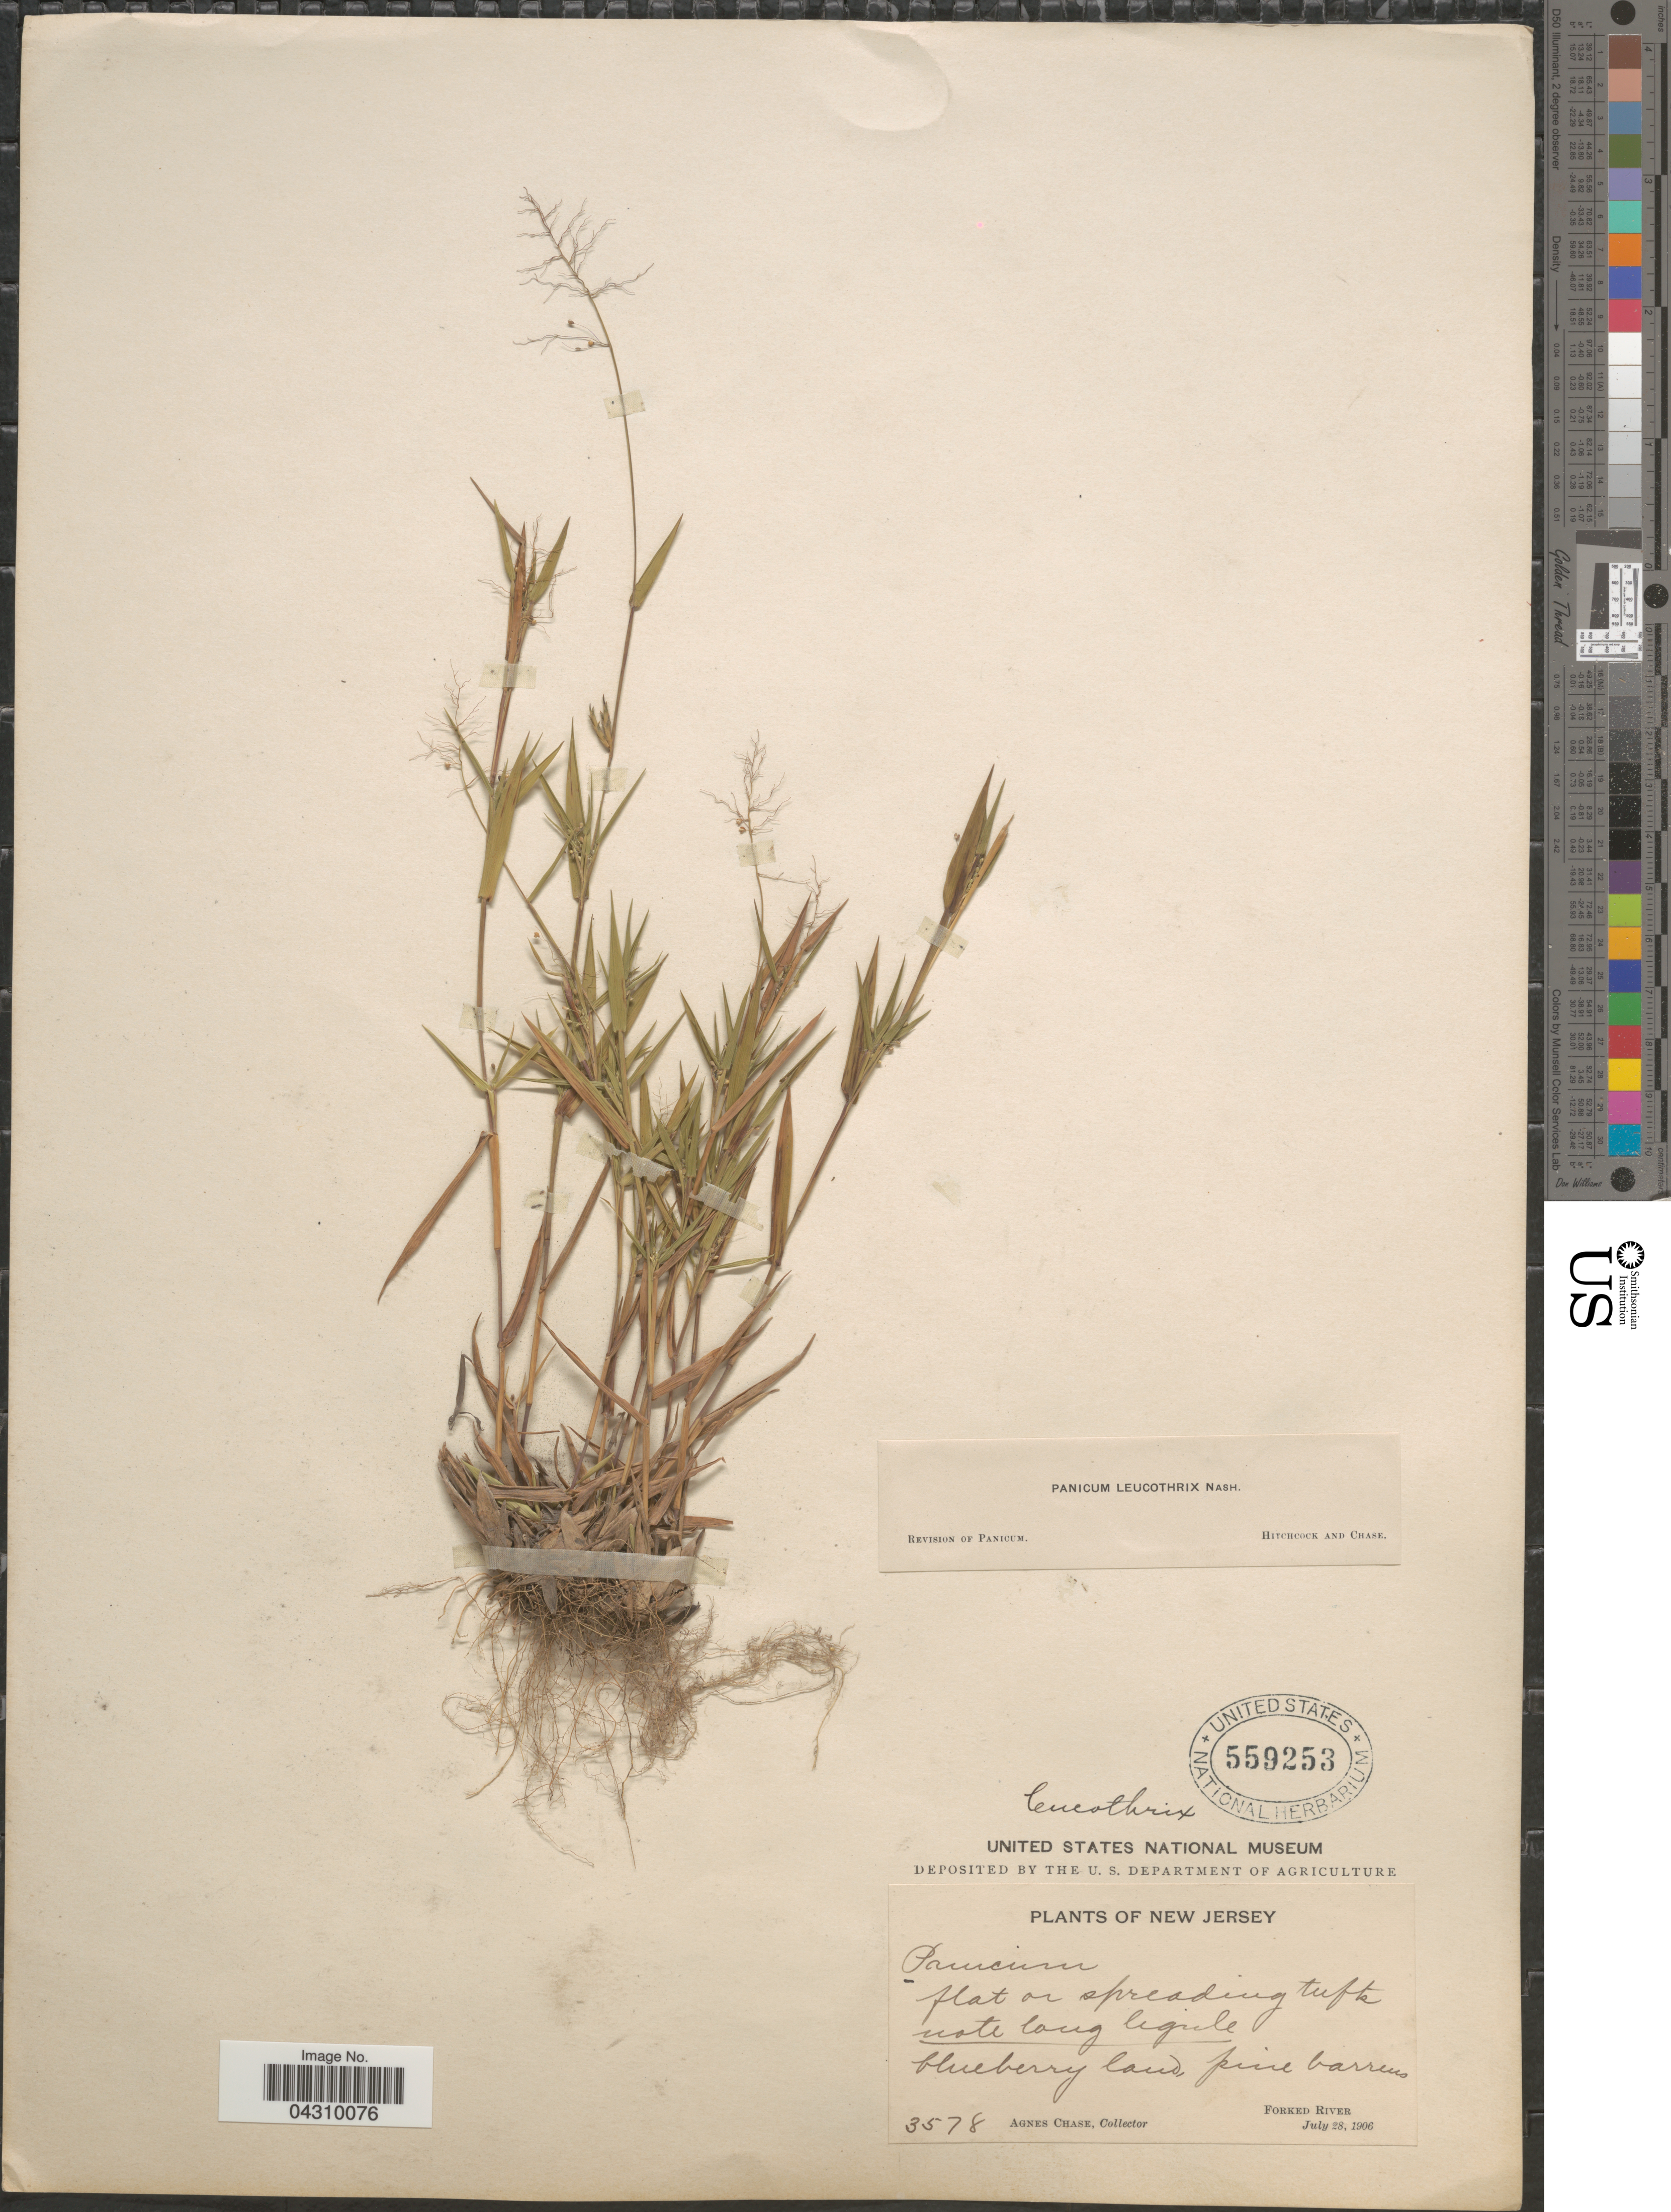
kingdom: Plantae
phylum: Tracheophyta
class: Liliopsida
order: Poales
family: Poaceae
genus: Dichanthelium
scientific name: Dichanthelium acuminatum var. acuminatum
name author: (Sw.) Gould & C.A. Clark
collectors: A. Chase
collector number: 3578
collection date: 1906-07-28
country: United States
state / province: New Jersey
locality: Forked River.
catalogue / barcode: US 559253